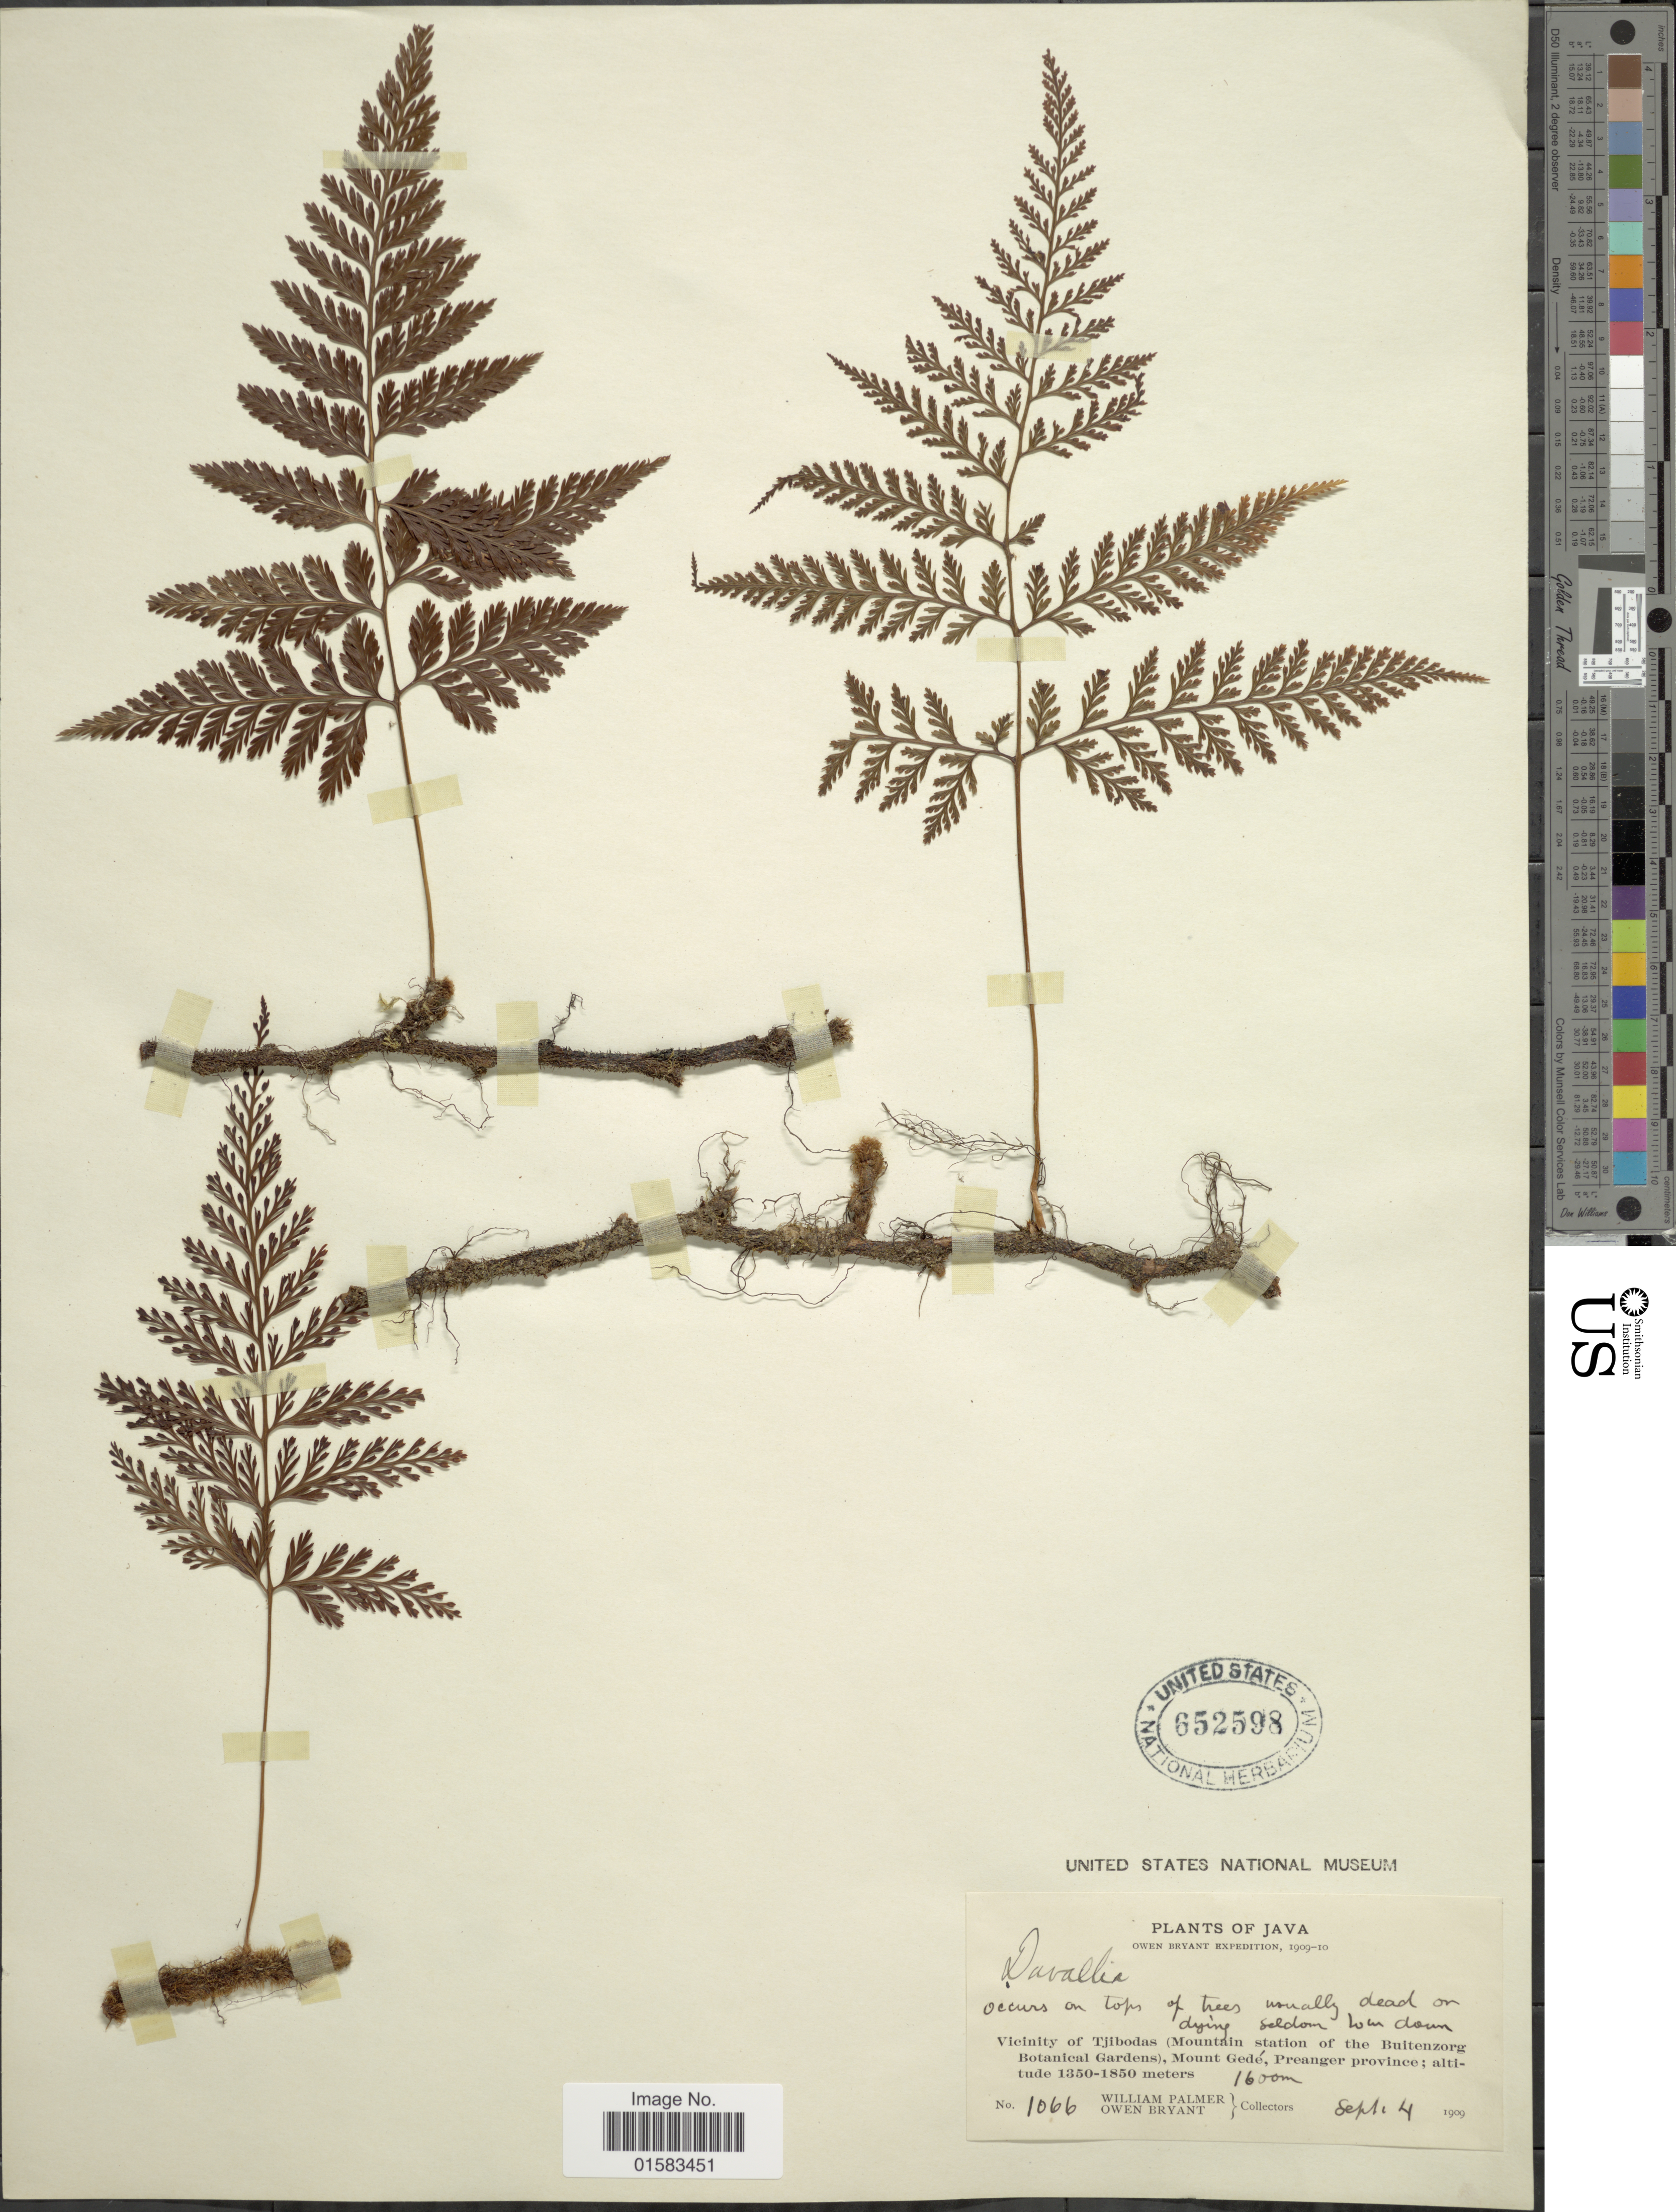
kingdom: Plantae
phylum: Tracheophyta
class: Polypodiopsida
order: Polypodiales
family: Davalliaceae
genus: Davallia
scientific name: Davallia trichomanoides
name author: Blume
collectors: W. Palmer & O. Bryant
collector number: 1066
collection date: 1909-09-04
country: Indonesia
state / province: Java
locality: Vicinity of Tjibodas (Mountain station of the Buitenzorg Botanical Gardens), Mount Gedé, Preanger province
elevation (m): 1600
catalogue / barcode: US 652589